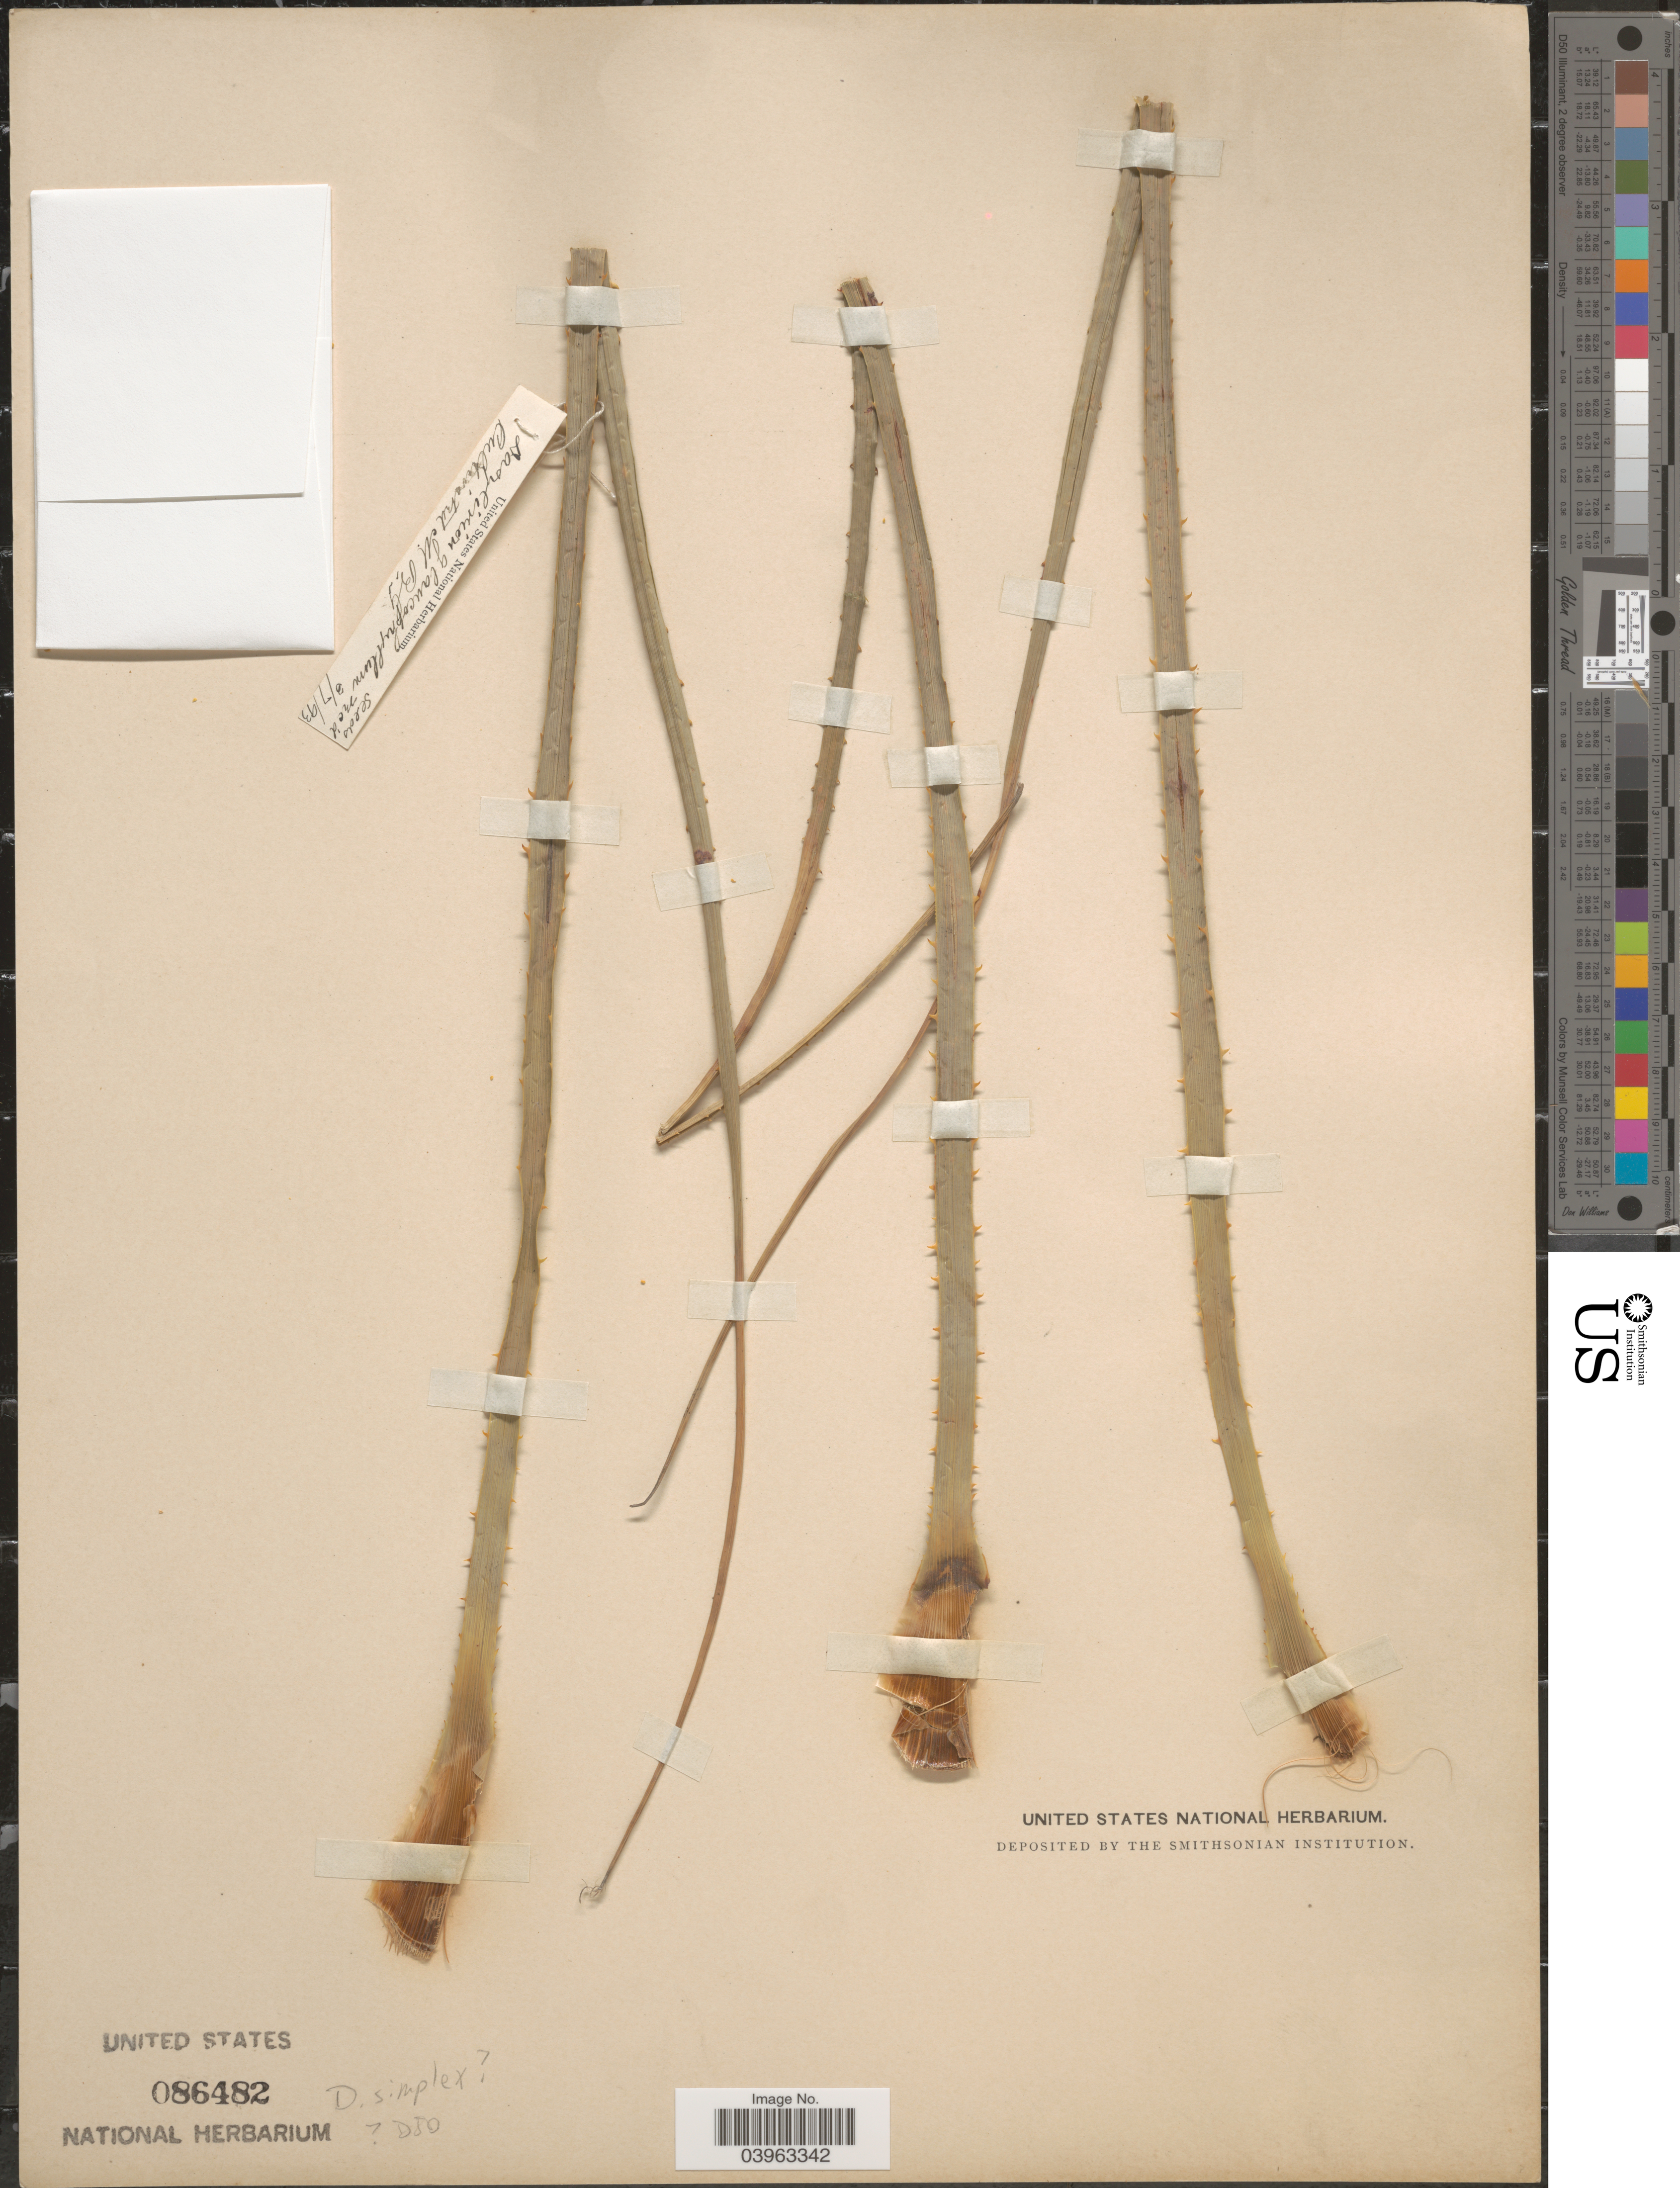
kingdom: Plantae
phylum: Tracheophyta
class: Liliopsida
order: Asparagales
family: Asparagaceae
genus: Dasylirion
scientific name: Dasylirion glaucophyllum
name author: Hook.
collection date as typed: Transcribed d/m/y: 3/7/93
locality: M. B. G.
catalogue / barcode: US 86482